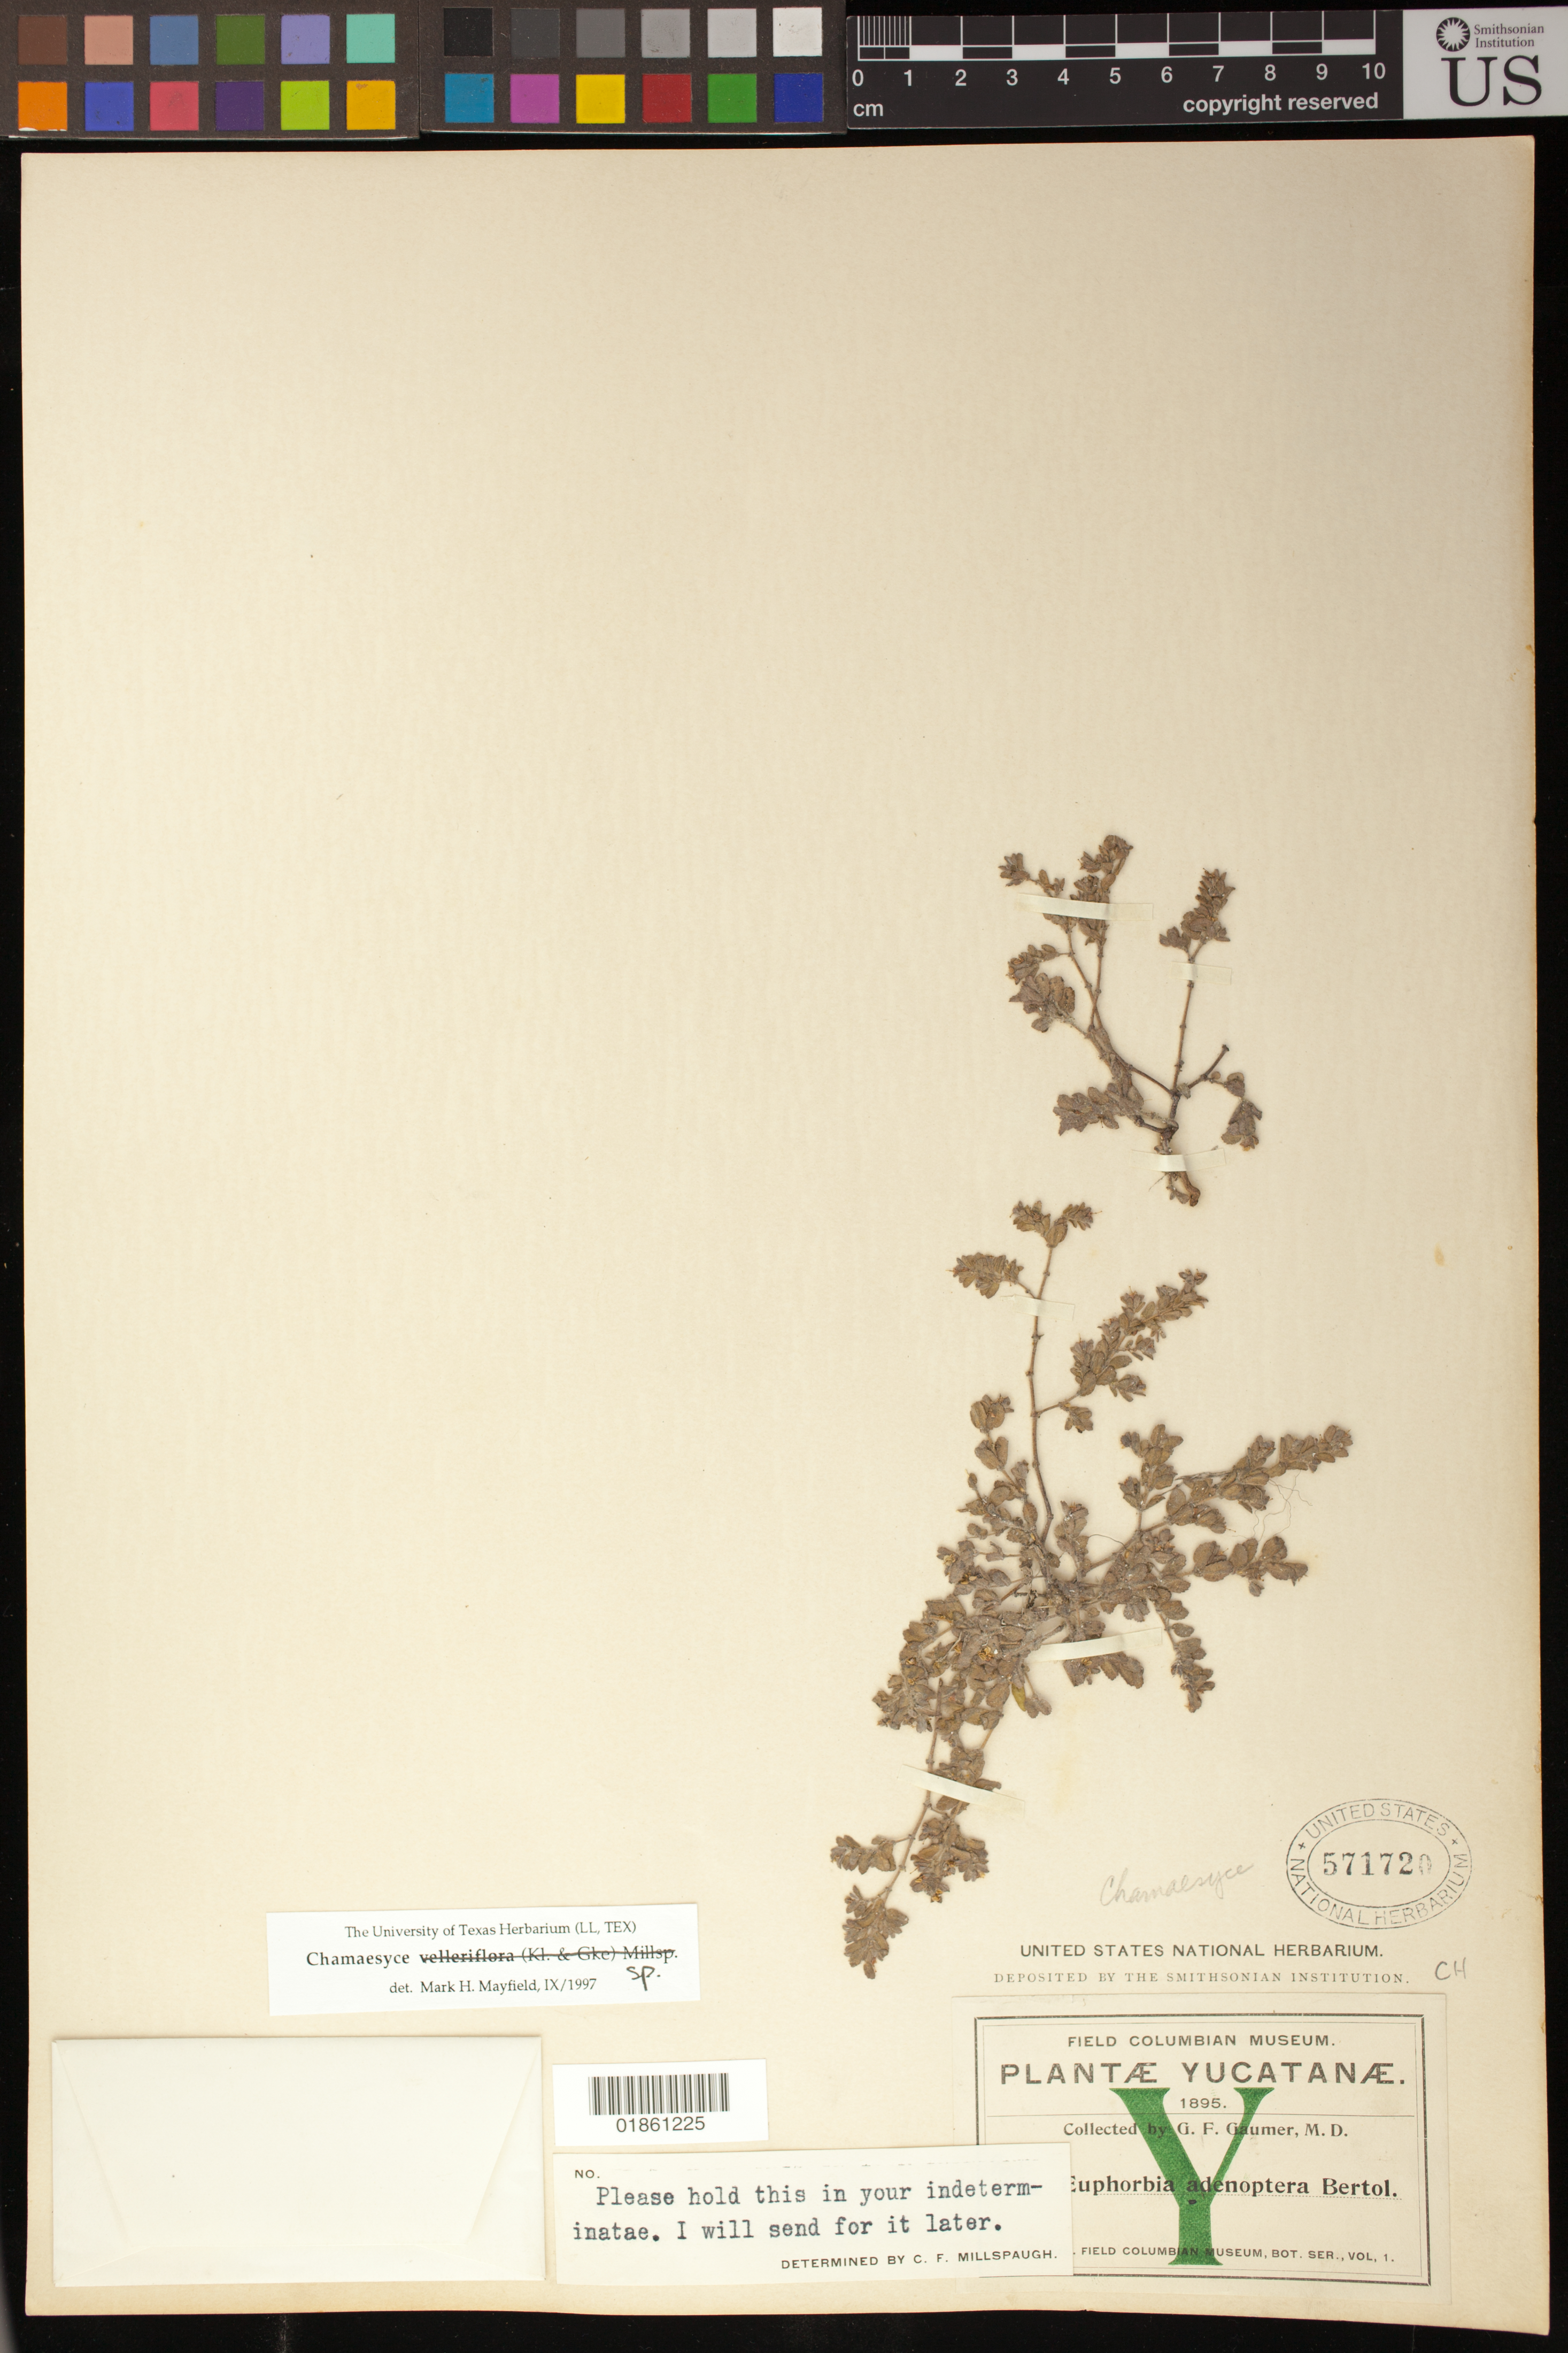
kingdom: Plantae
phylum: Tracheophyta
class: Magnoliopsida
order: Malpighiales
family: Euphorbiaceae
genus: Euphorbia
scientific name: Euphorbia sp.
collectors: G. F. Gaumer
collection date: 1895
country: Mexico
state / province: Yucatán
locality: Yucatan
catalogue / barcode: US 571720